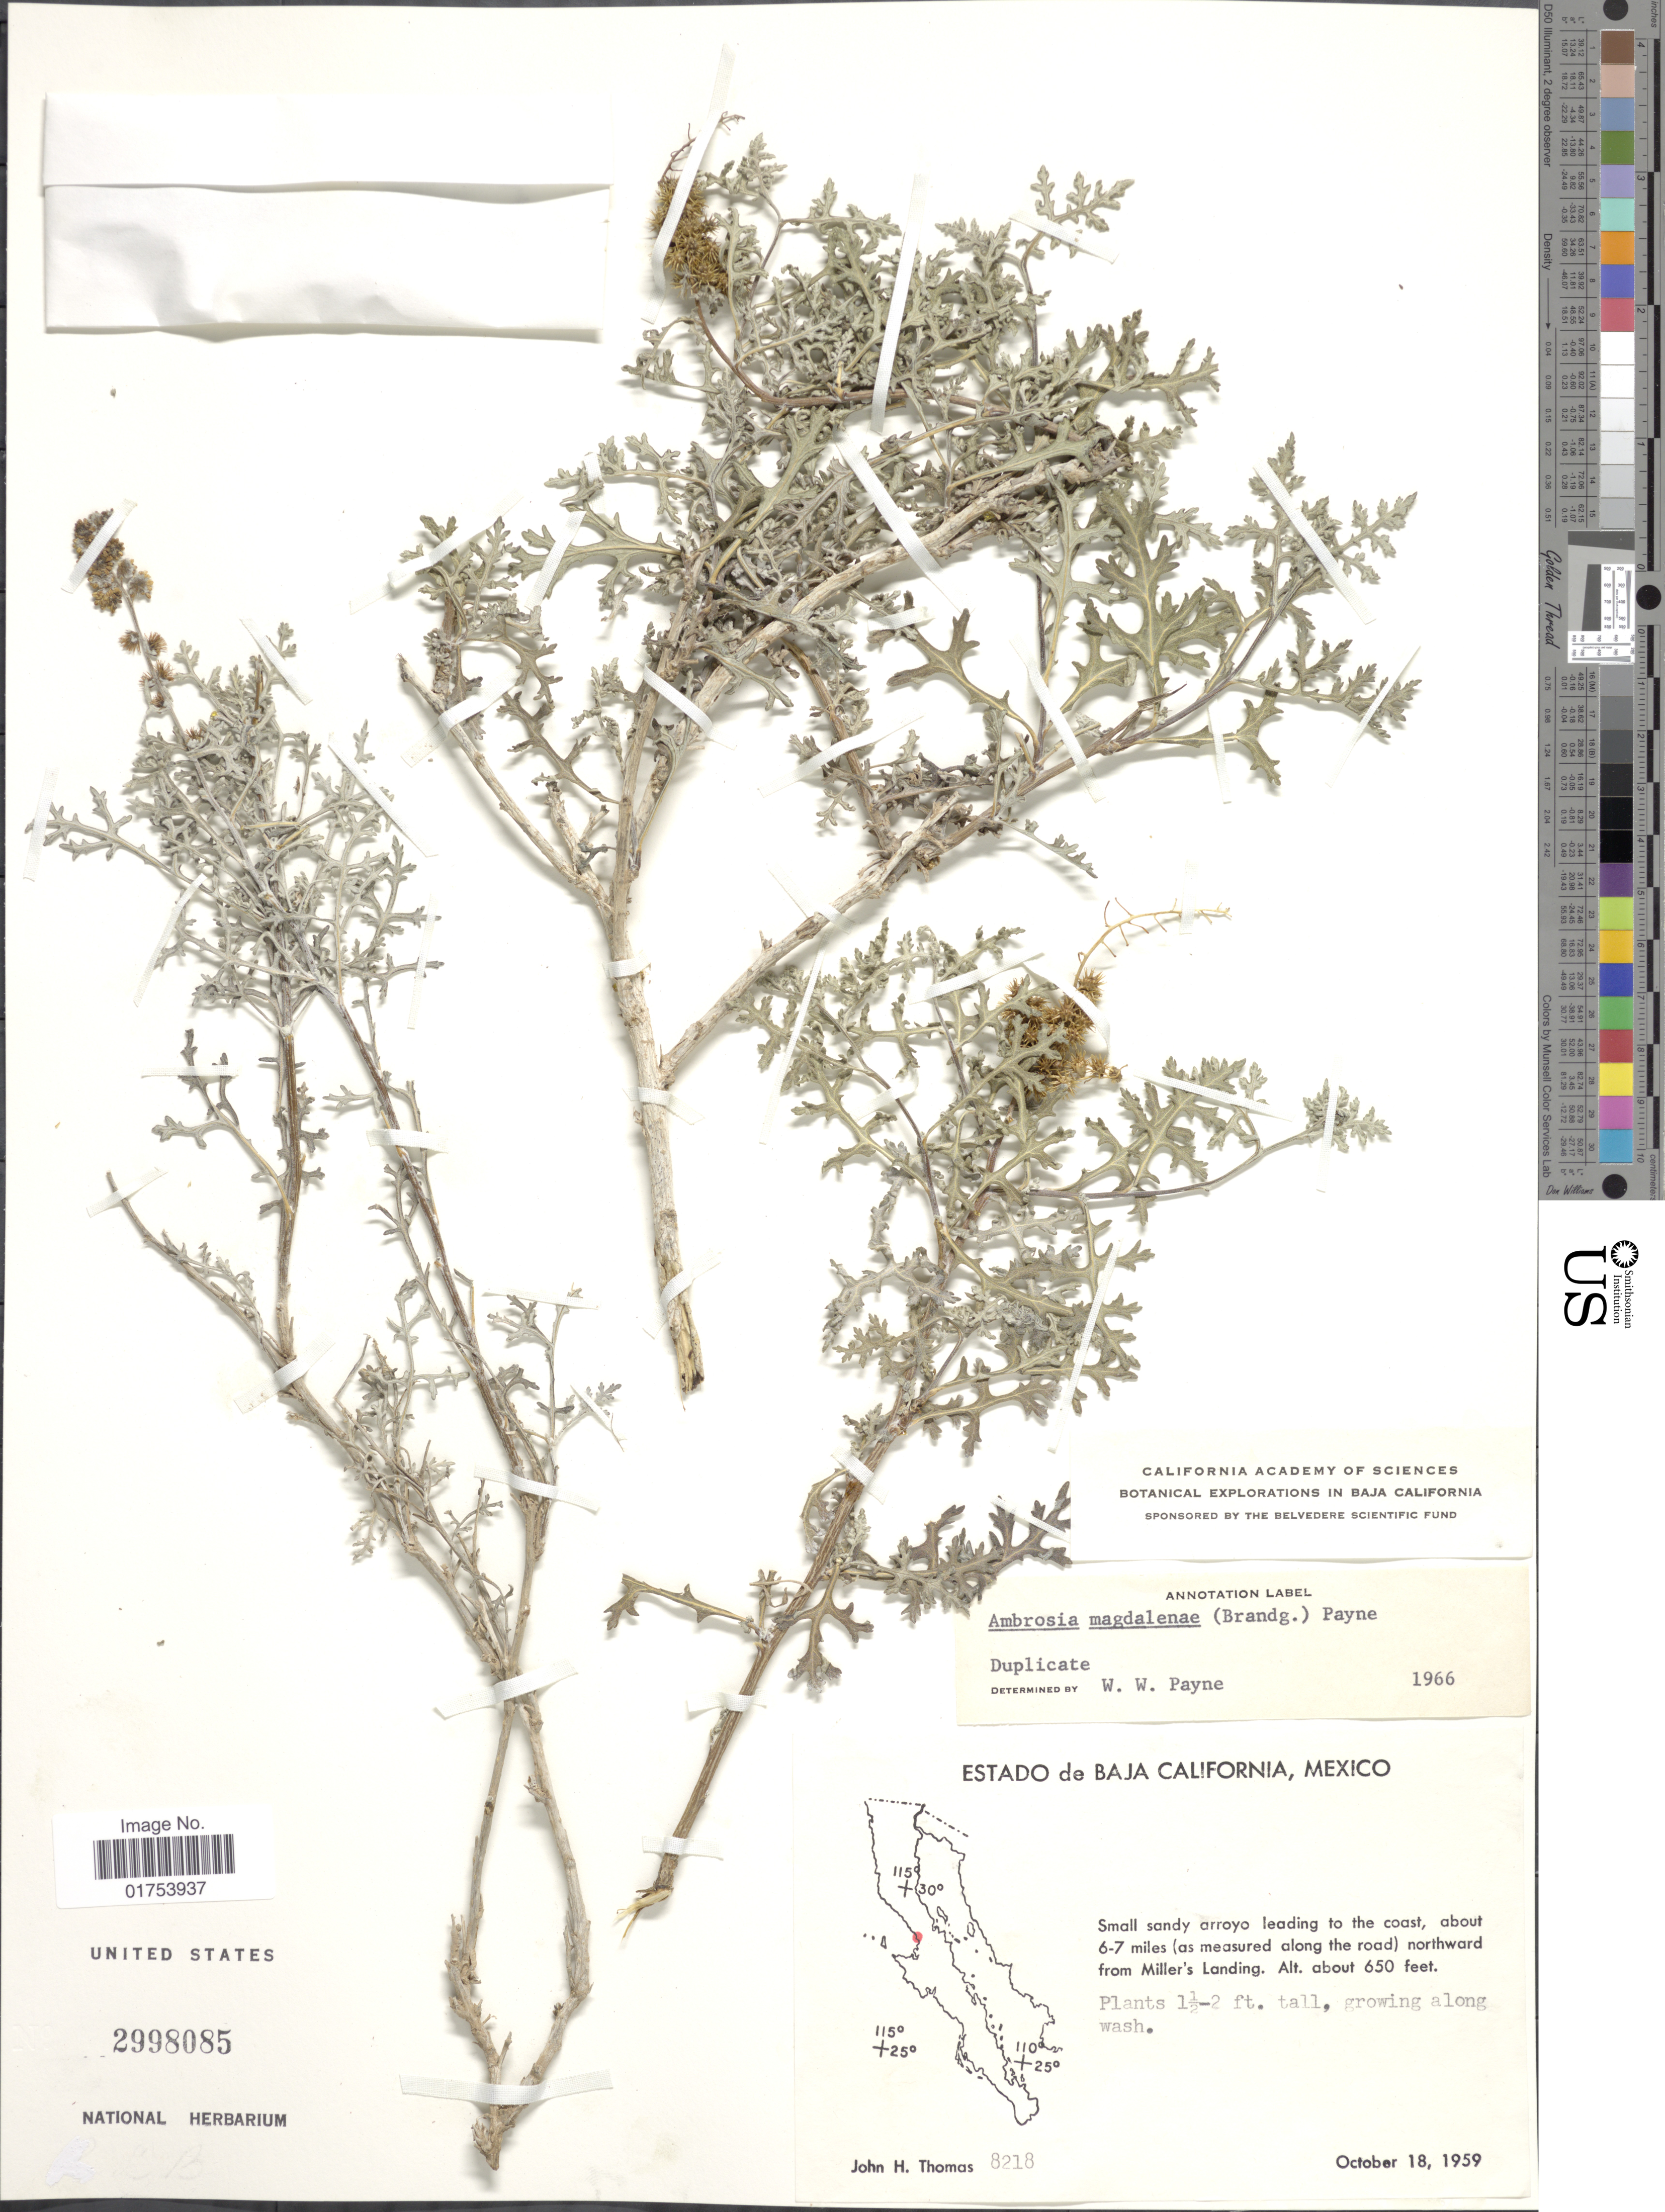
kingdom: Plantae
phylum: Tracheophyta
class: Magnoliopsida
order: Asterales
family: Asteraceae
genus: Ambrosia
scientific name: Ambrosia magdalenae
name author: Brandegee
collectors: J. H. Thomas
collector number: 8218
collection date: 1959-10-18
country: Mexico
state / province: Baja California Norte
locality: Small sandy arroyo leading to the coast, about 6-7 miles (as measured along the road) northward from Miller's Landing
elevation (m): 198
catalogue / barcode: US 2998085